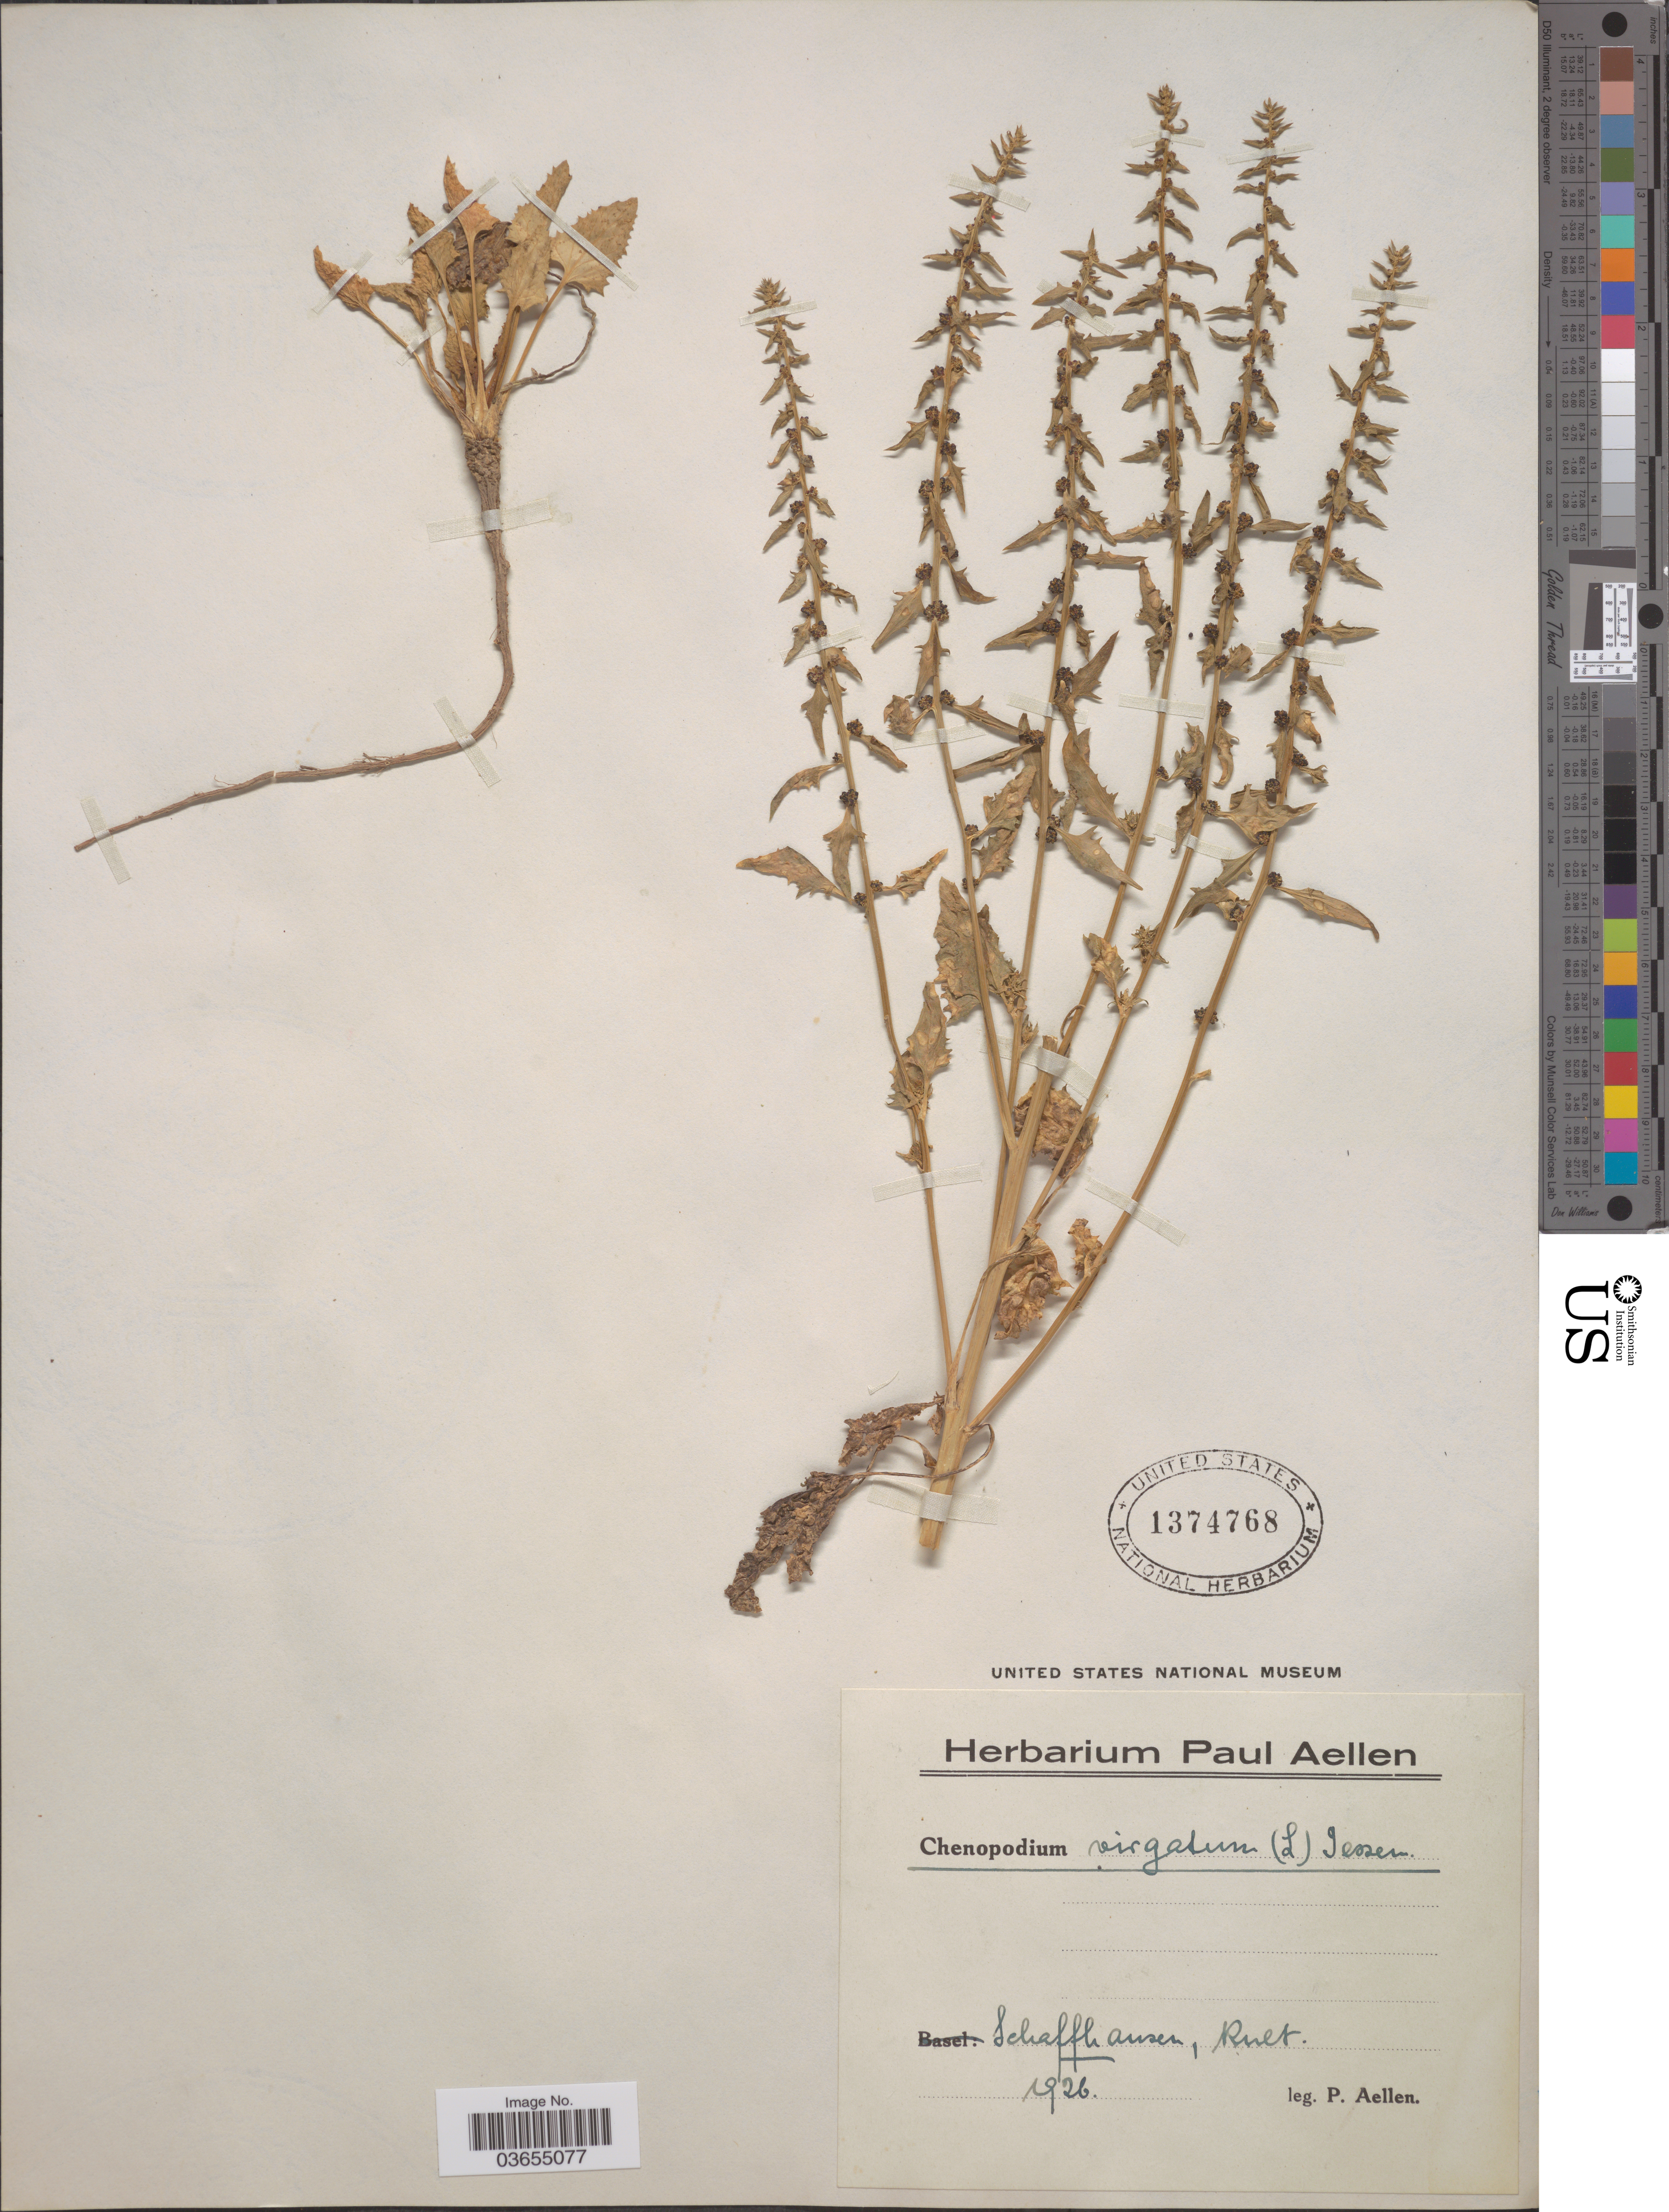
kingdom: Plantae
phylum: Tracheophyta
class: Magnoliopsida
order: Caryophyllales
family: Amaranthaceae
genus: Chenopodium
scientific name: Chenopodium virgatum Lunell, nom. illeg.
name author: Lunell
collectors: P. Aellen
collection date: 1926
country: Switzerland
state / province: Schaffhausen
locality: Kult.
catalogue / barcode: US 1374768